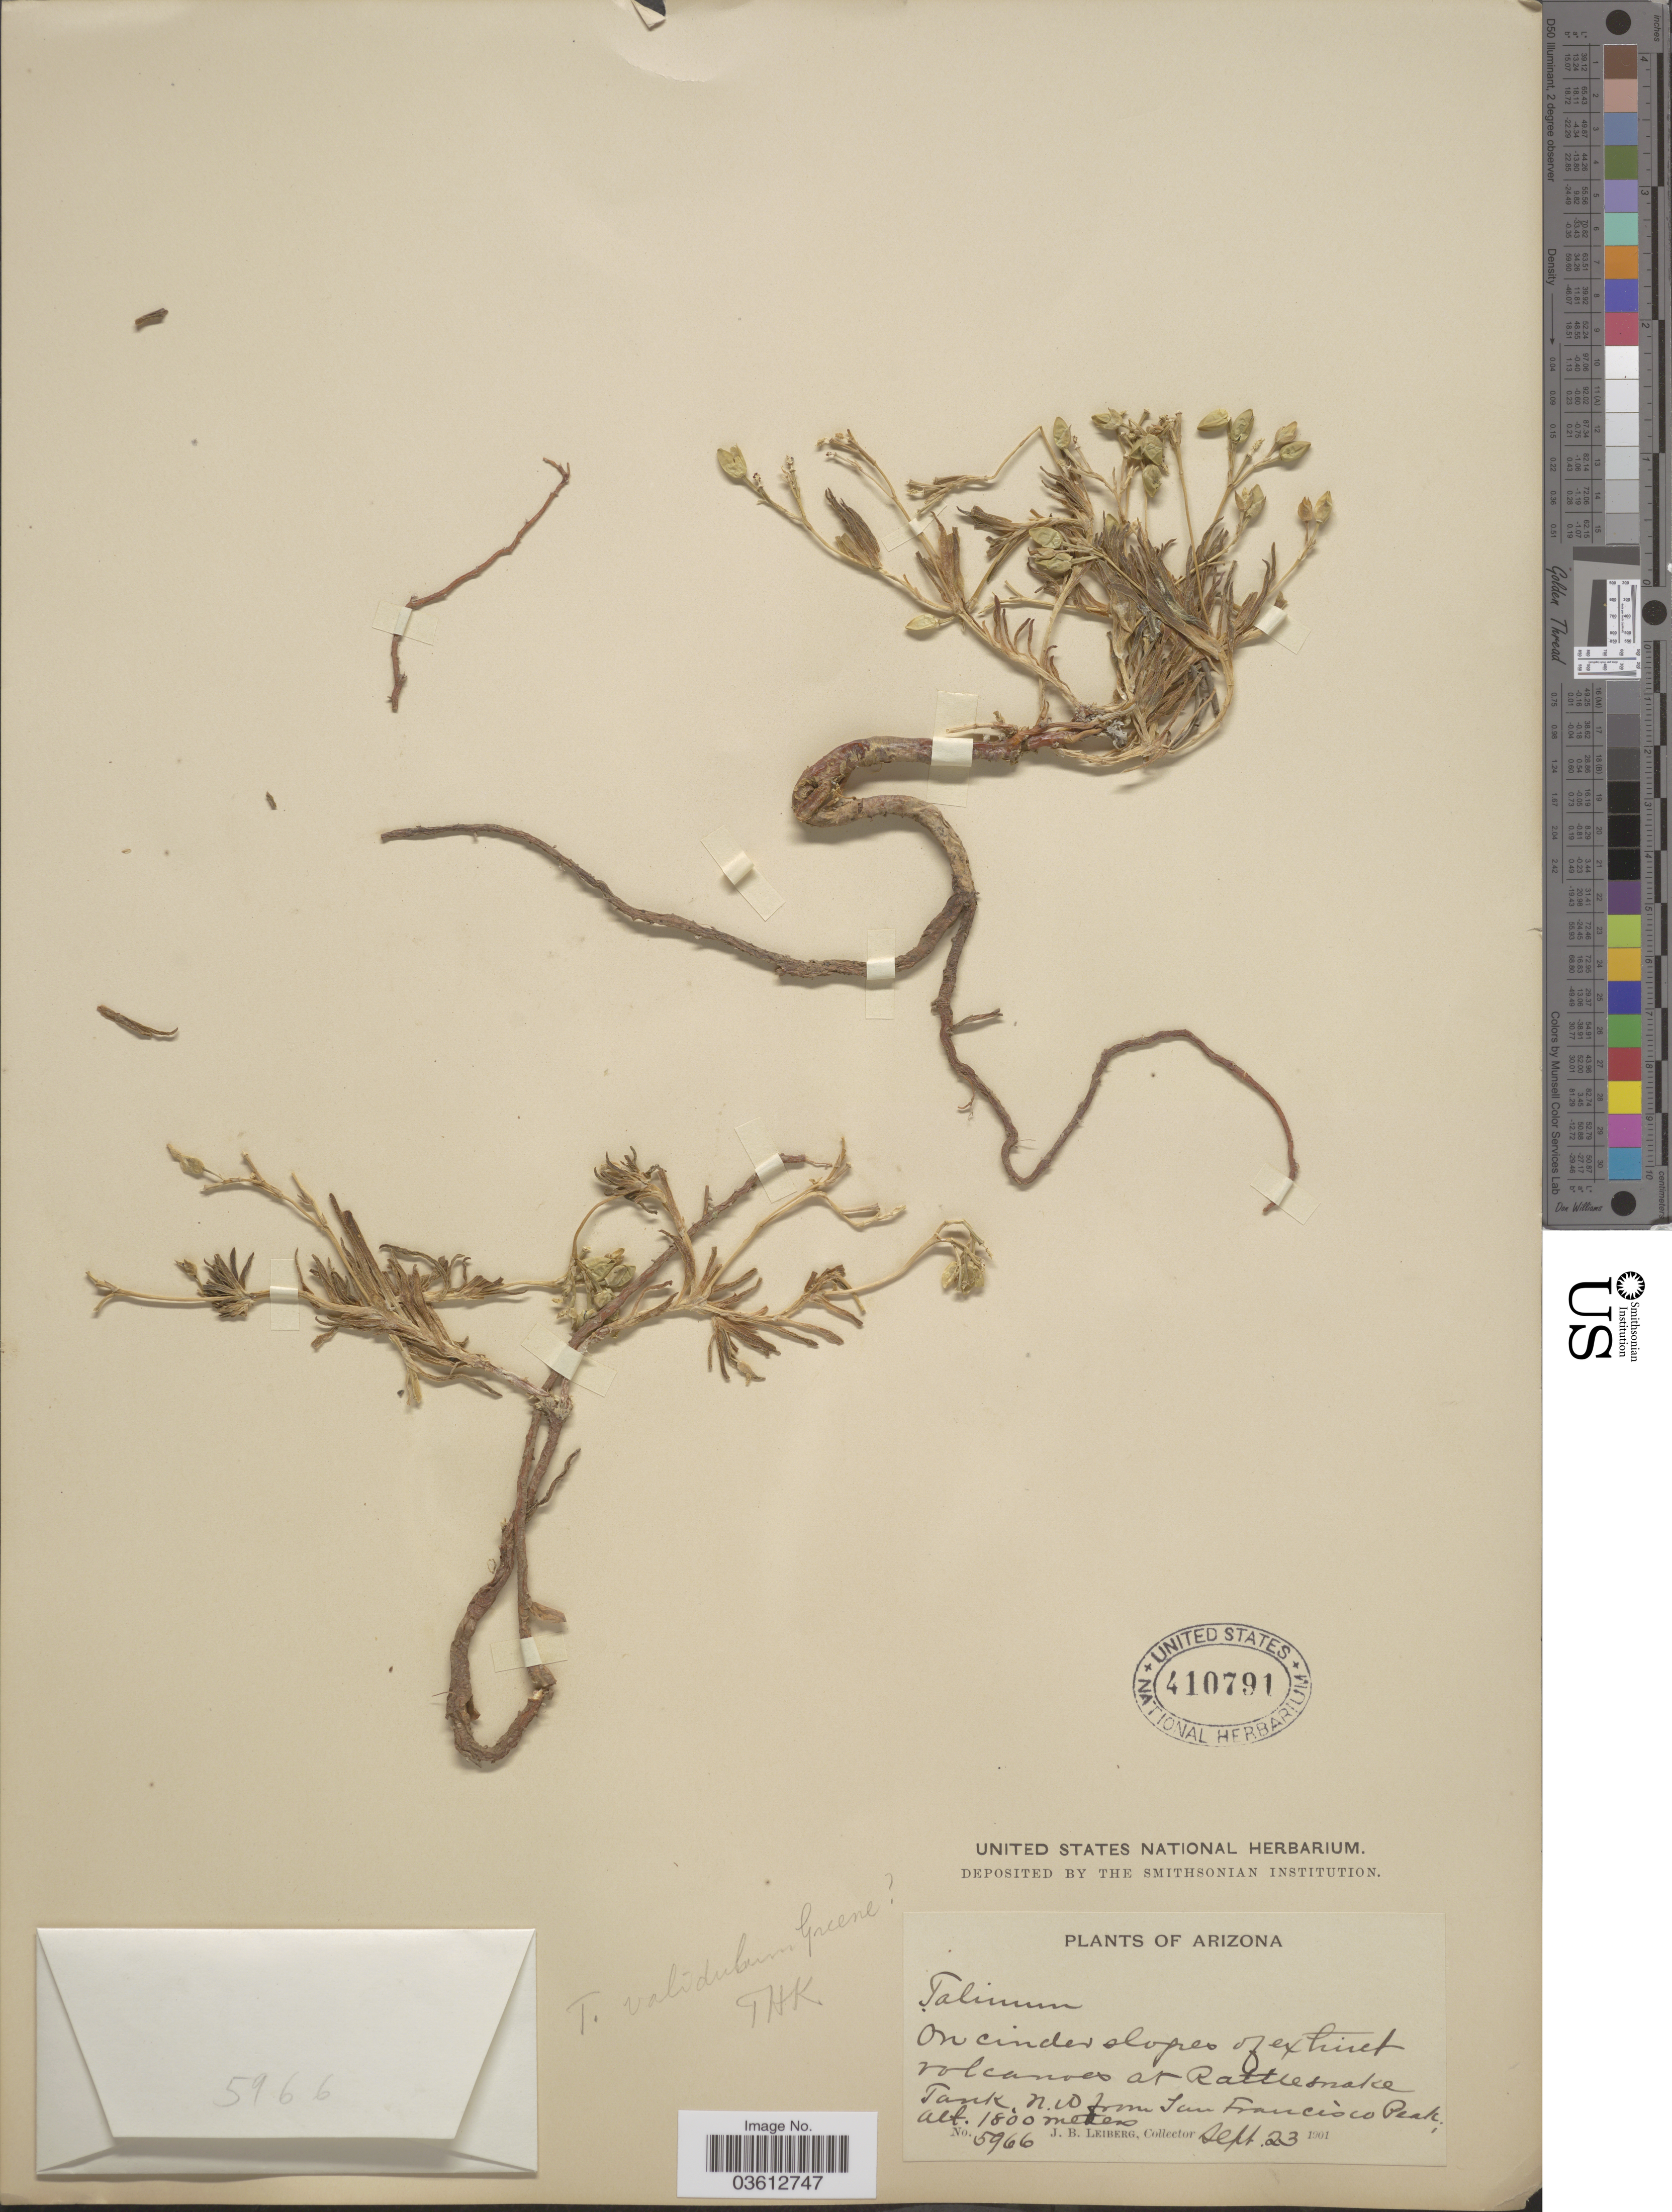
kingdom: Plantae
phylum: Tracheophyta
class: Magnoliopsida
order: Caryophyllales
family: Talinaceae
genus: Talinum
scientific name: Talinum validulum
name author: Greene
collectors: J. B. Leiberg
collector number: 5966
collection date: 1901-09-23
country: United States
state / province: Arizona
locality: Rattlesnake Tank, N.W. from San Francisco Peak.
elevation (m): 1800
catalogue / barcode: US 410791